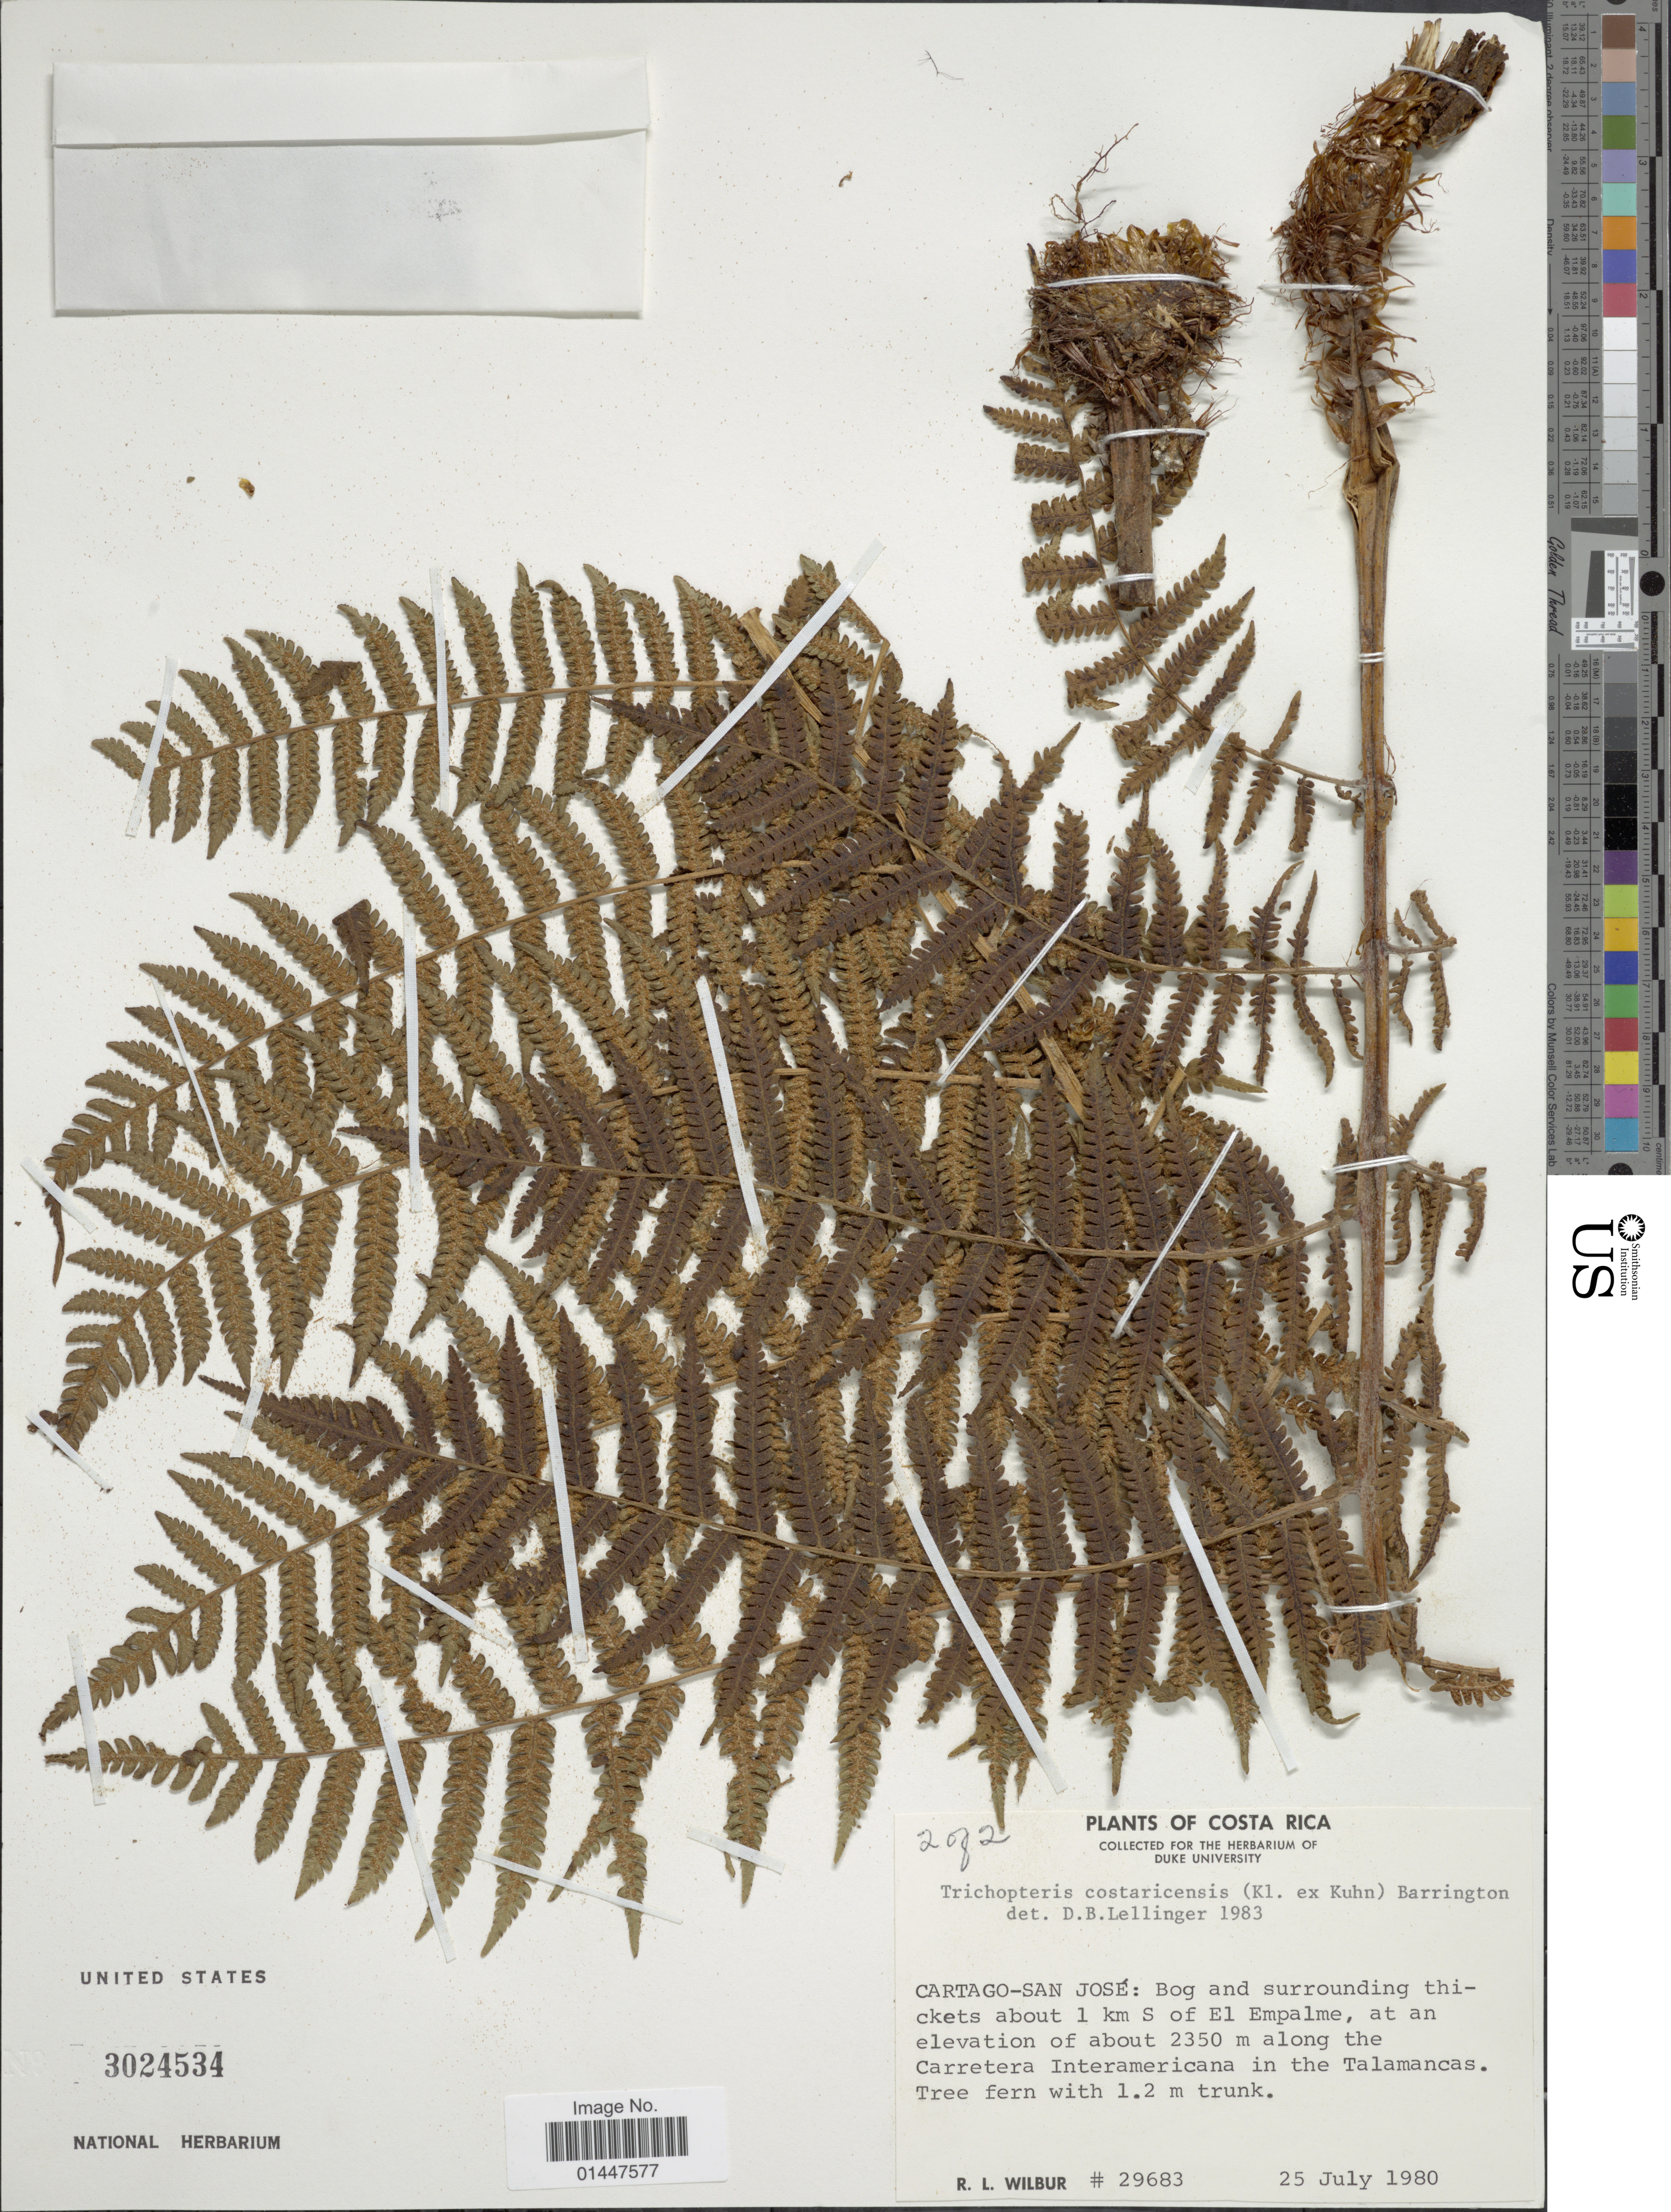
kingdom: Plantae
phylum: Tracheophyta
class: Polypodiopsida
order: Cyatheales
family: Cyatheaceae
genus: Cyathea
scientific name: Cyathea costaricensis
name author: (Kuhn) Domin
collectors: R. L. Wilbur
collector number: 29683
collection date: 1980-07-25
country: Costa Rica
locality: Cartago-San Jose: Bog and surrounding thickets about 1 km S of El Empalme, along the Carretera Interamerican in the Talamancas.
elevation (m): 2350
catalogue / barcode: US 3024534